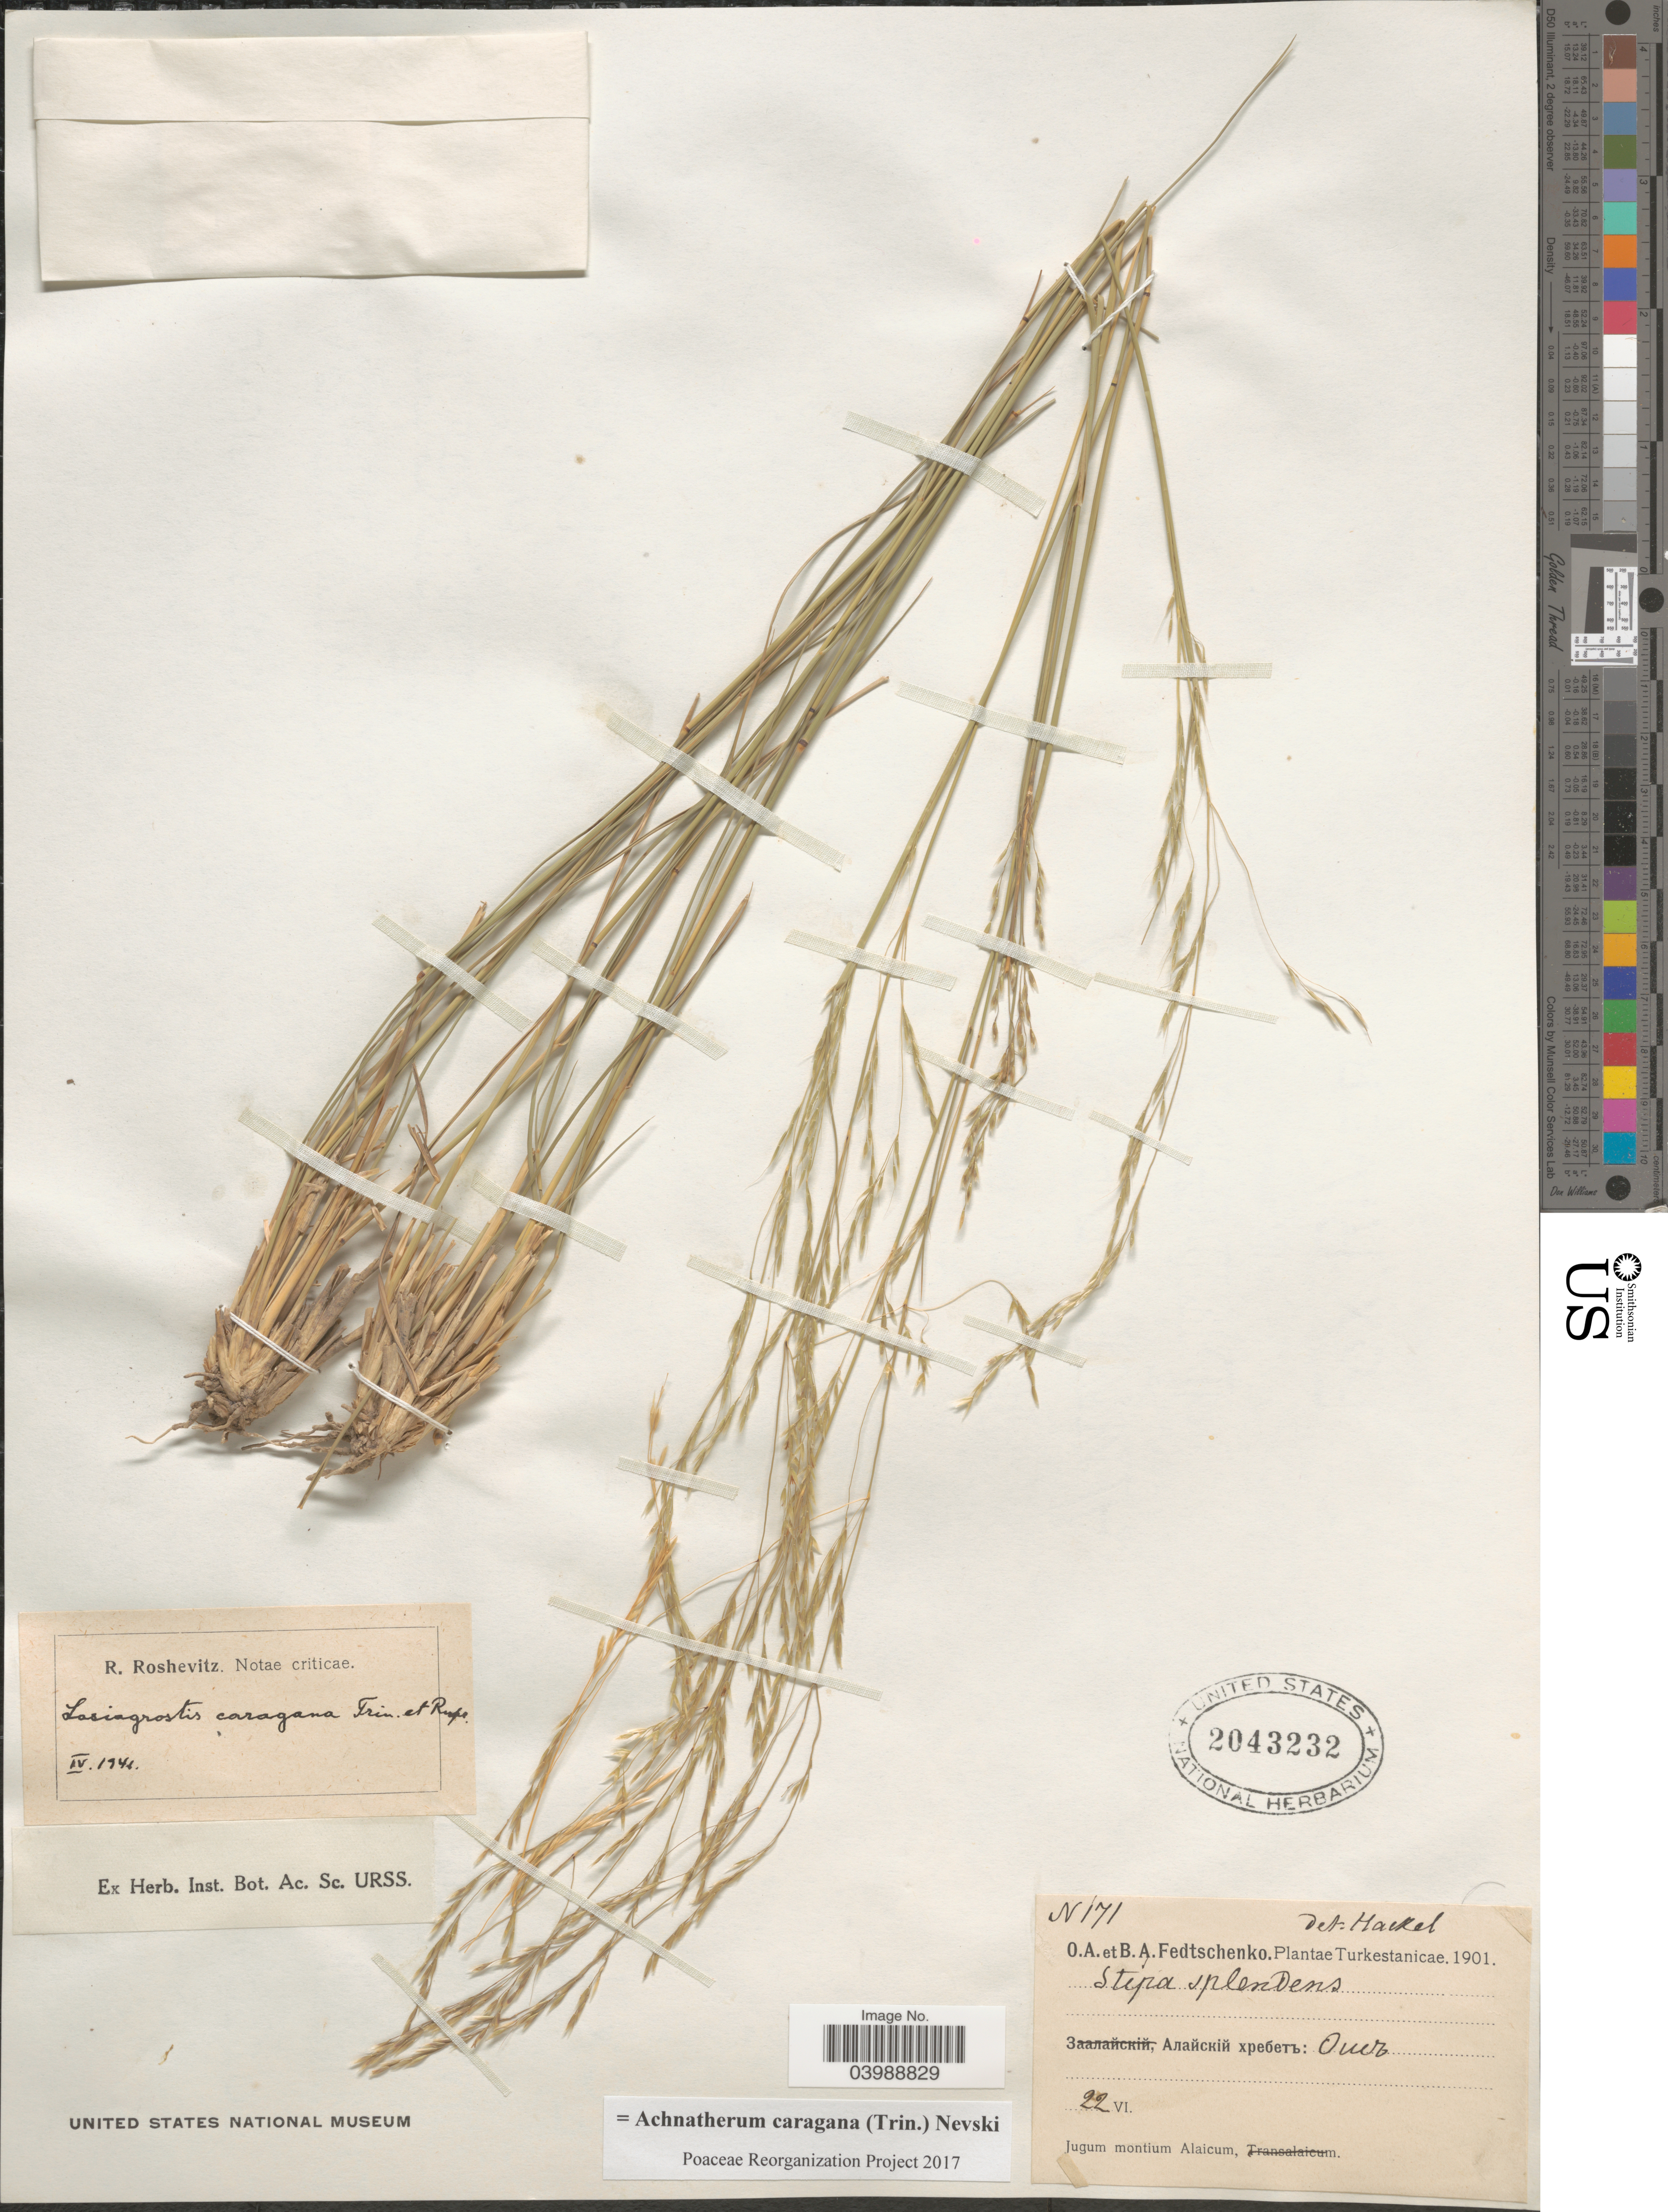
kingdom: Plantae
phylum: Tracheophyta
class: Liliopsida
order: Poales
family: Poaceae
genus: Achnatherum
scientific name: Achnatherum caragana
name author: (Trin.) Nevski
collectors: O. A. Fedtschenko & B. A. Fedtschenko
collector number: N171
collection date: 1901-06-22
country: Kyrgyzstan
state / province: Osh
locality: Jugum montium Alaicum. Alayskiy Ridge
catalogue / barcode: US 2043232